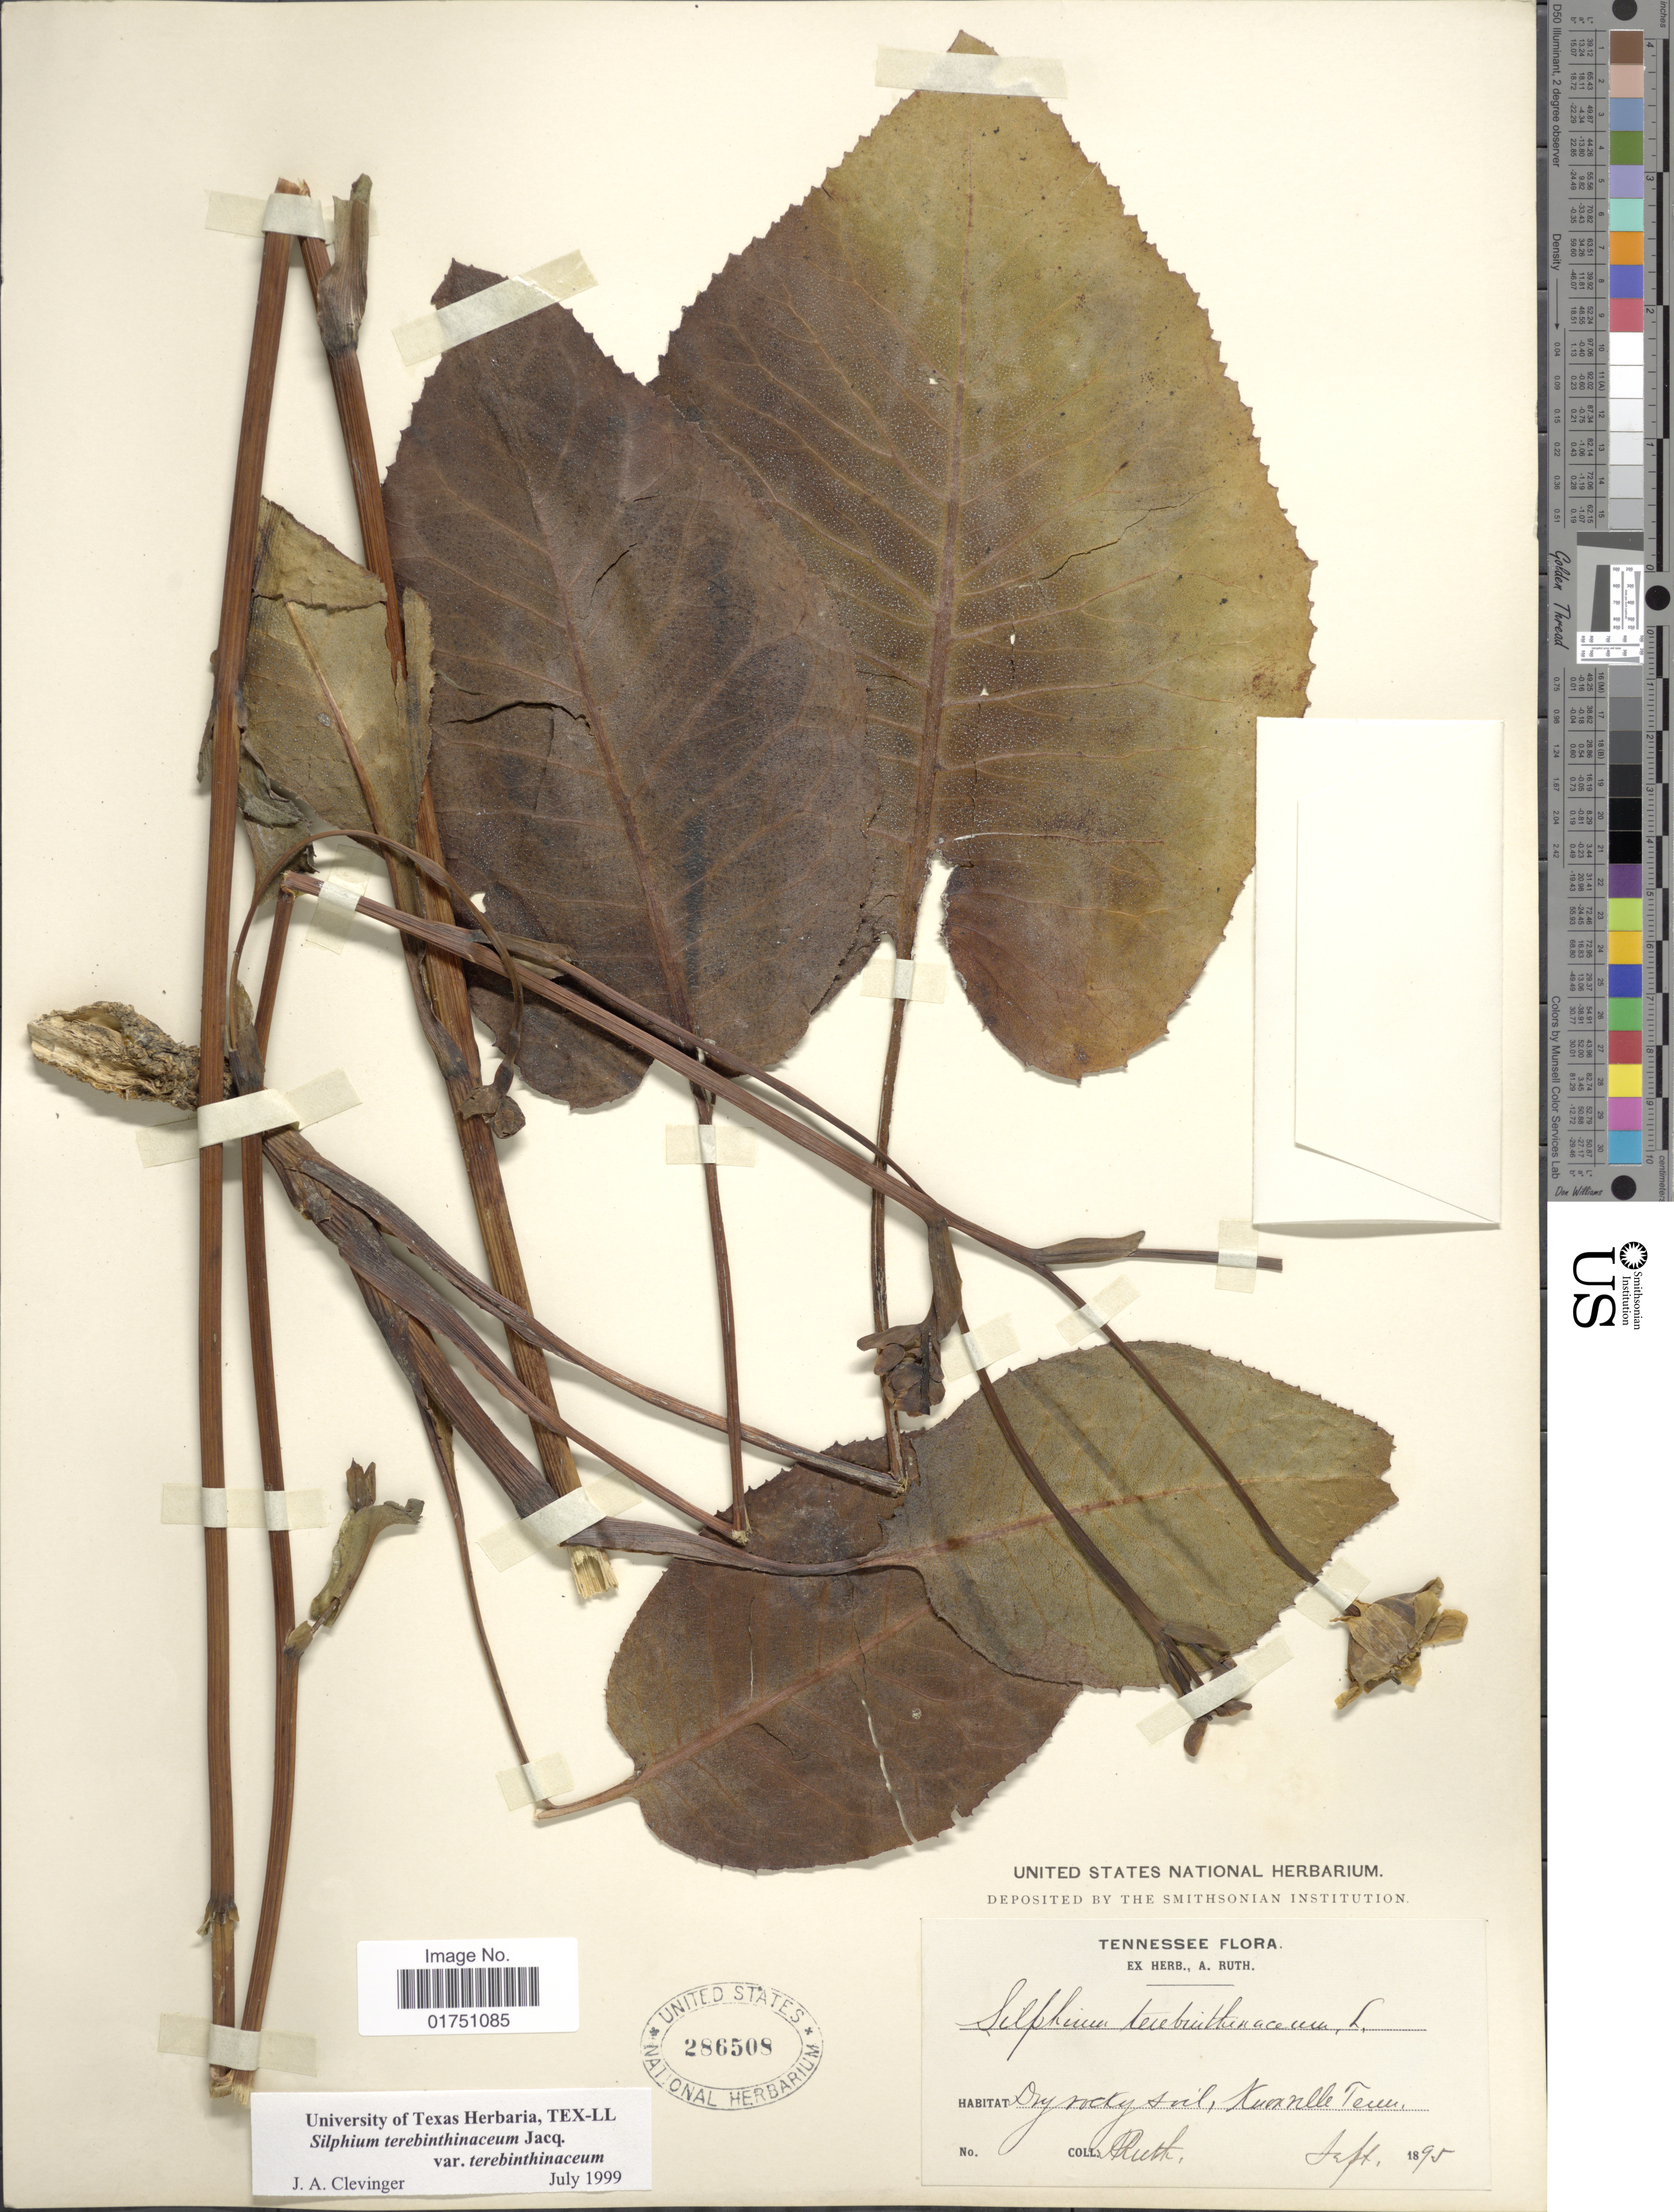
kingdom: Plantae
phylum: Tracheophyta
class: Magnoliopsida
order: Asterales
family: Asteraceae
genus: Silphium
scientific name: Silphium terebinthinaceum var. terebinthinaceum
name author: Jacq.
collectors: A. Ruth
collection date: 1895-09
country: United States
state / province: Tennessee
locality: Dry rocky soil, Knoxville Tenn.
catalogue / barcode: US 286508